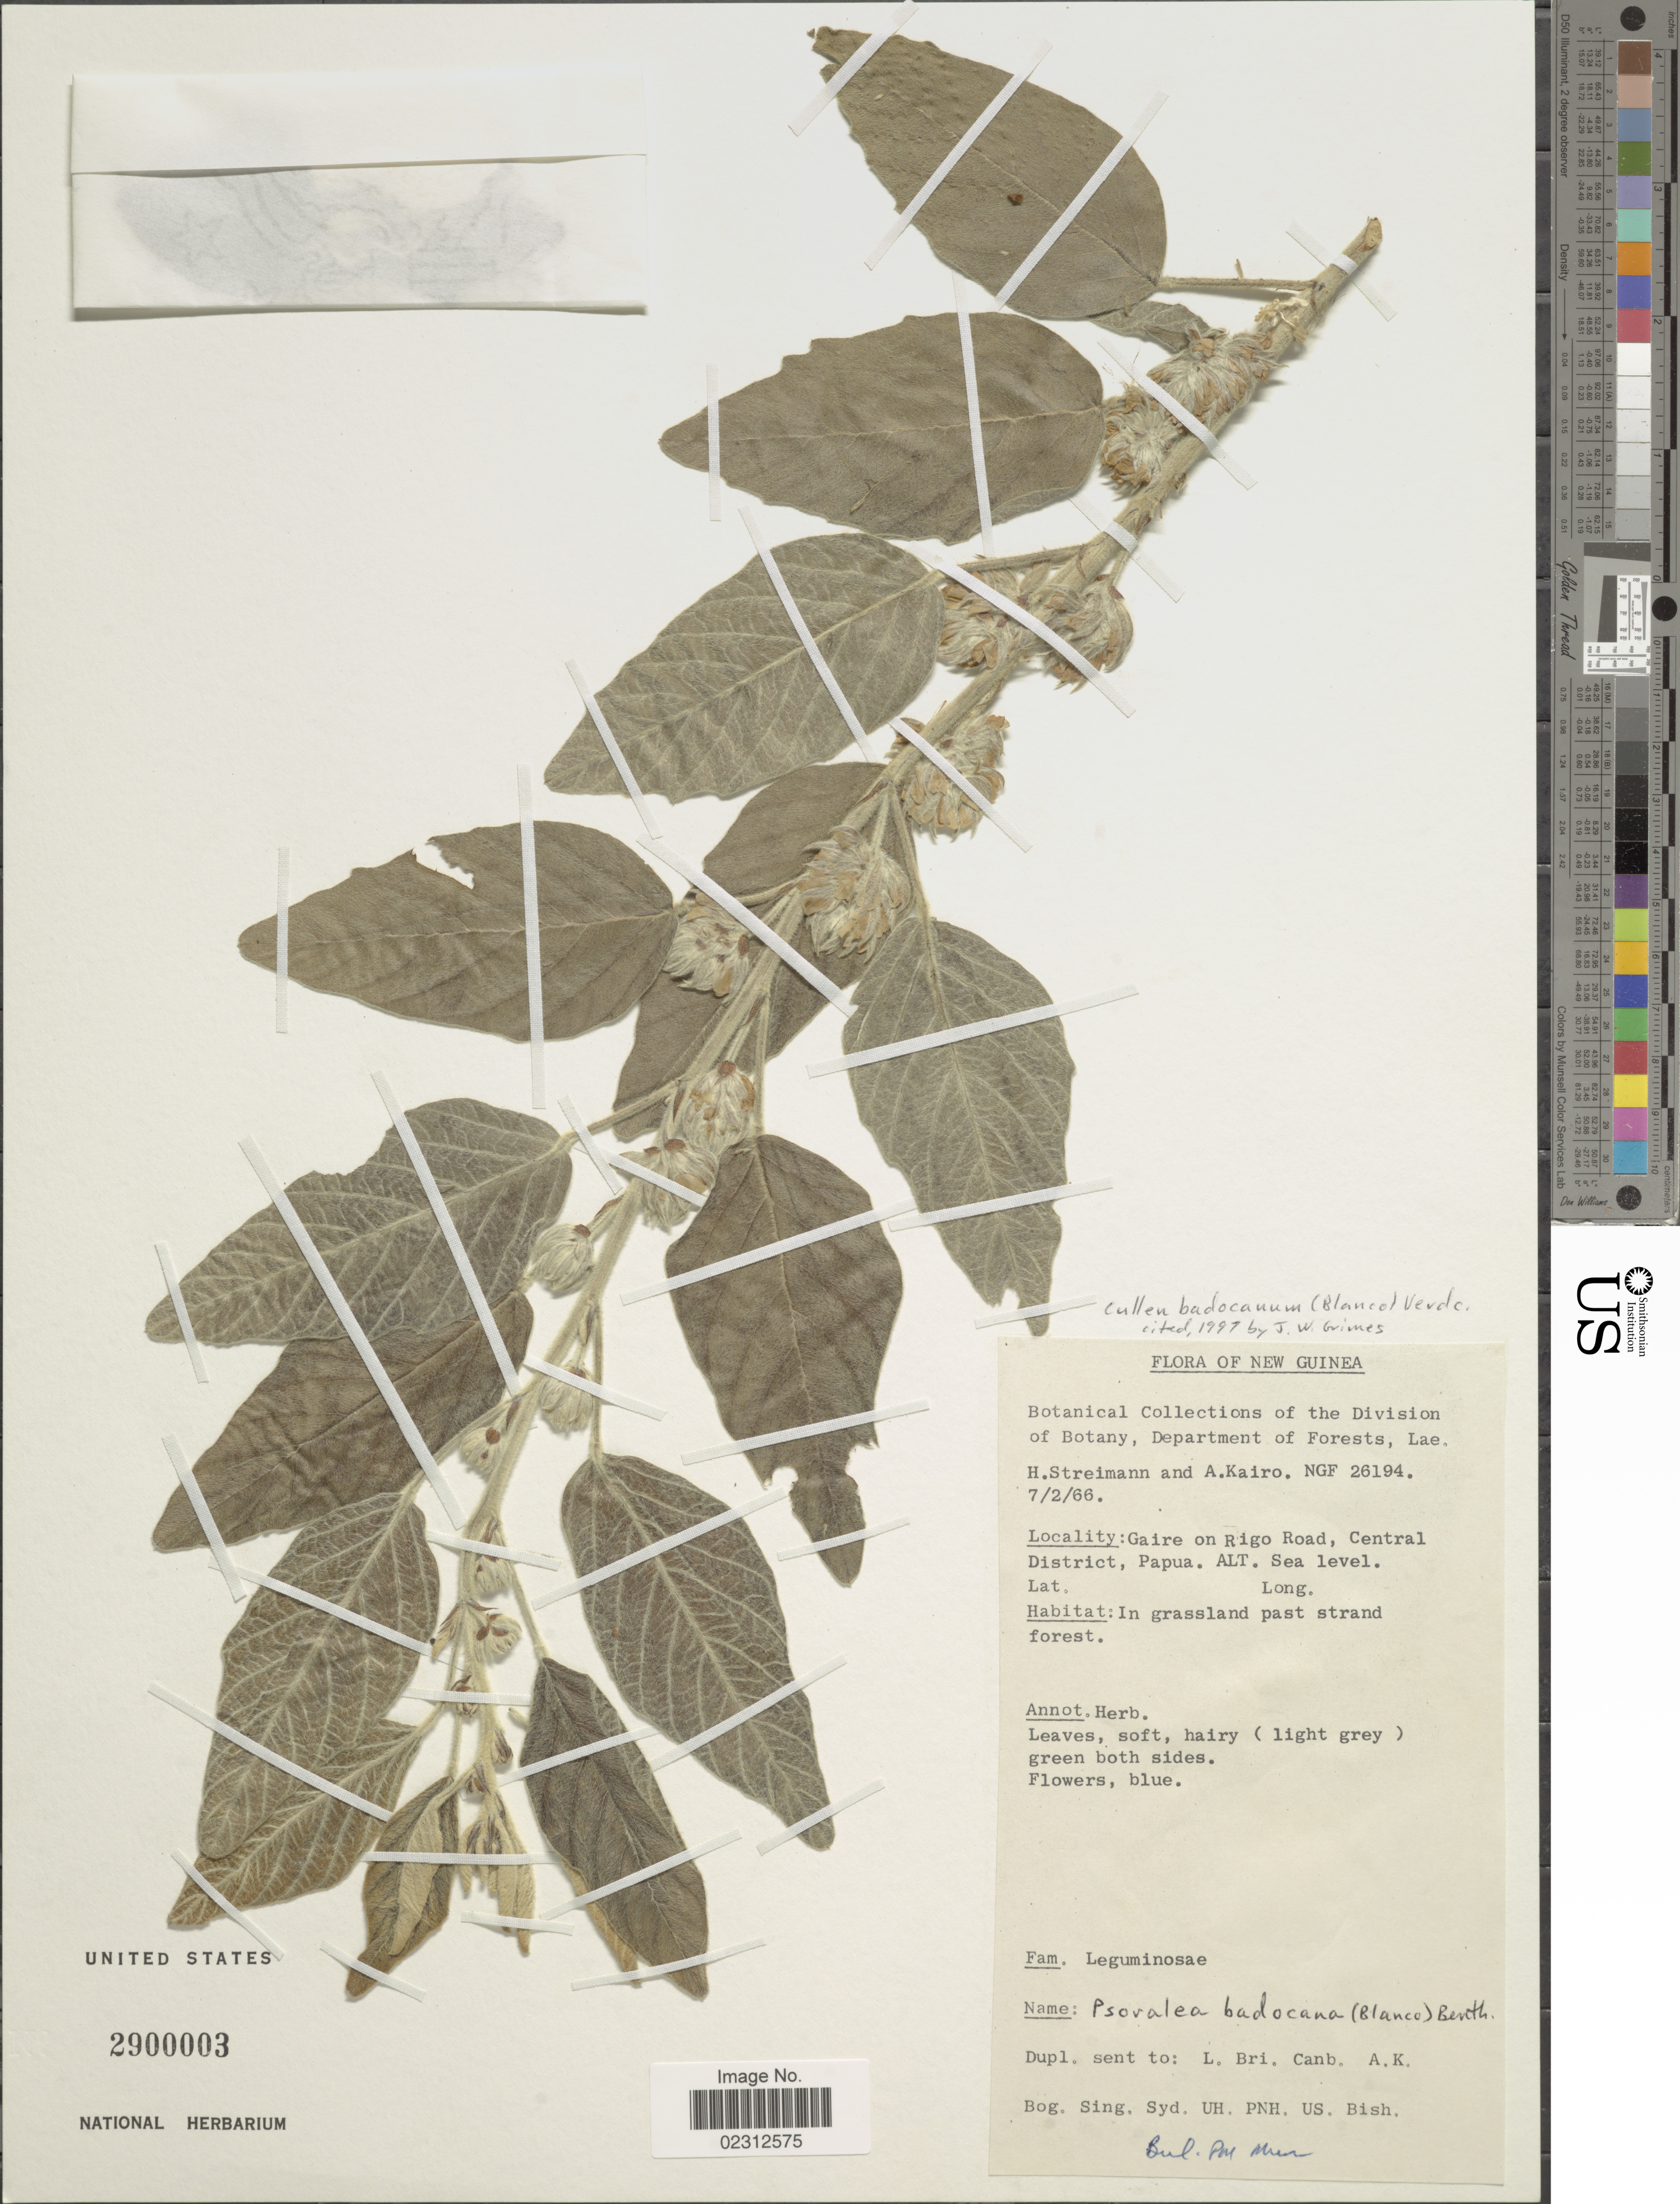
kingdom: Plantae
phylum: Tracheophyta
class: Magnoliopsida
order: Fabales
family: Fabaceae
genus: Cullen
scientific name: Cullen badocanum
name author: (Blanco) Verdc.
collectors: H. Streimann & A. Kairo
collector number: NGF26194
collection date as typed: Transcribed d/m/y: 7/2/66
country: Papua New Guinea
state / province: Central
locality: Gaire on Rigo Road, Central District, Papua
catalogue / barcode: US 2900003